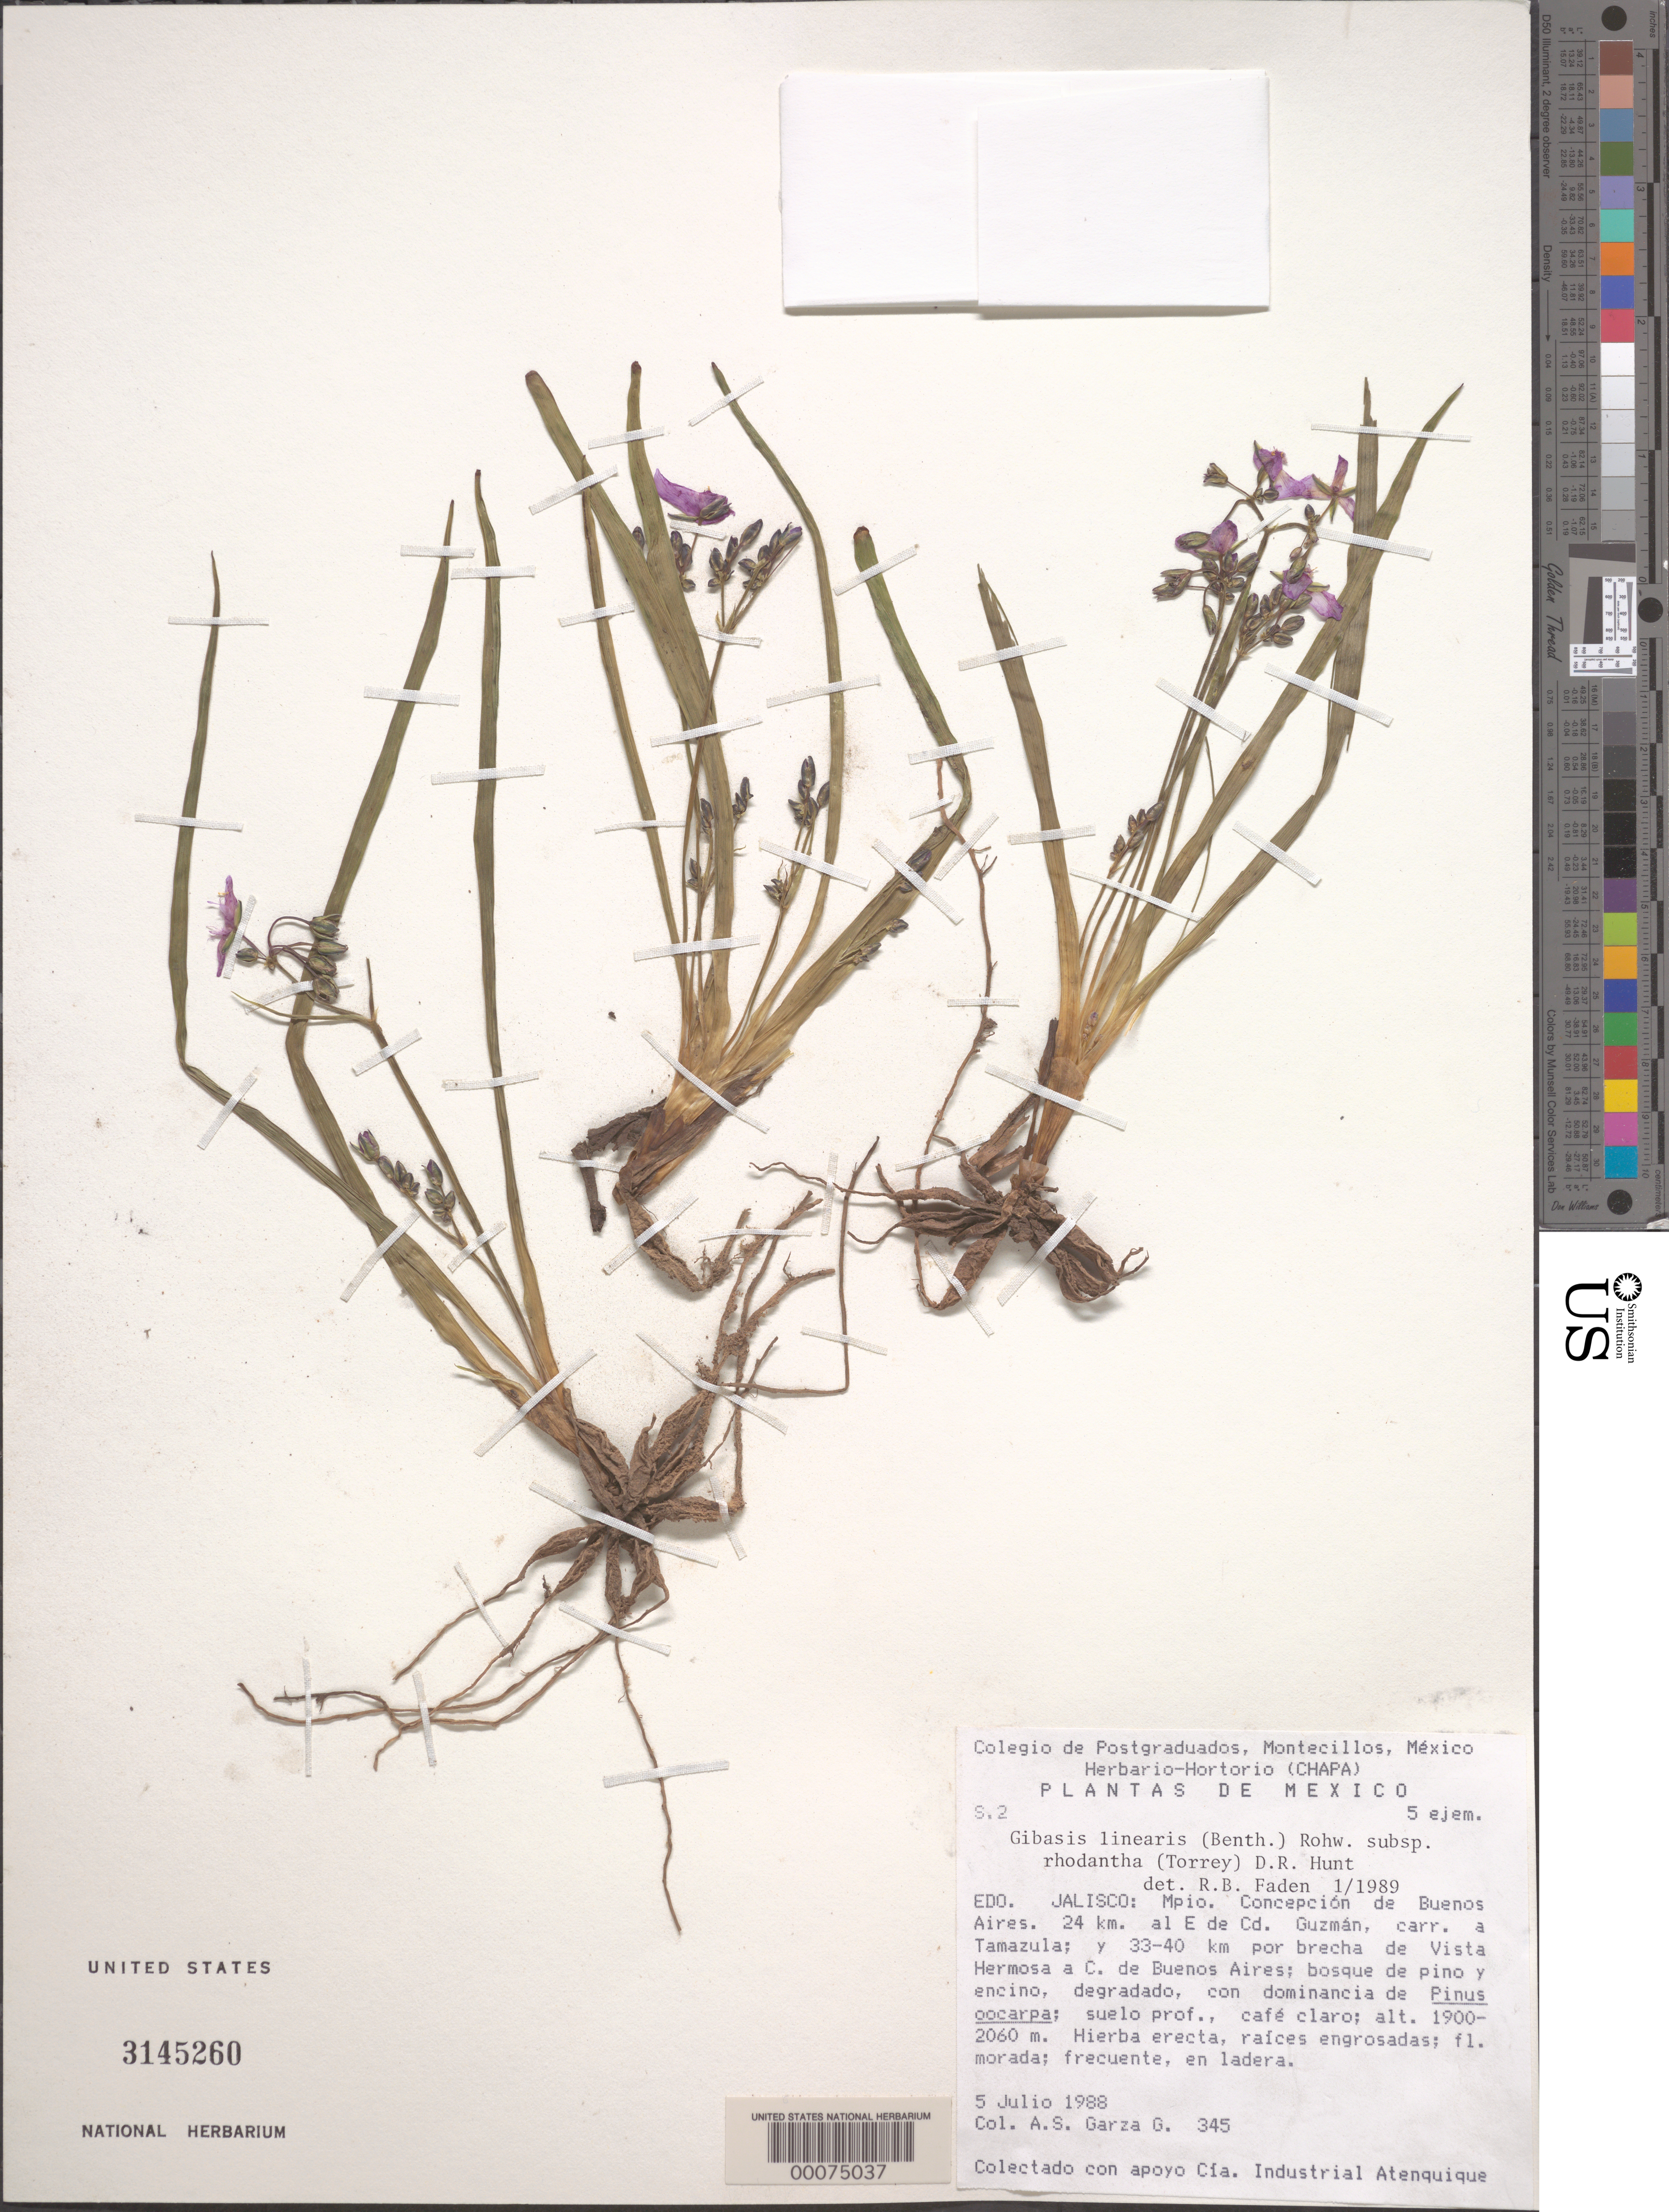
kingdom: Plantae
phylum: Tracheophyta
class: Liliopsida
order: Commelinales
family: Commelinaceae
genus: Gibasis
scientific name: Gibasis linearis subsp. rhodantha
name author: (Torr.) D.R. Hunt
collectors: A. Garza G.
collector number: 345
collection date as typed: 05 Jul 1988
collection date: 1988-07-05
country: Mexico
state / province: Jalisco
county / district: Concepción de Buenos Aires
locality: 24 km al e de Cd. Guzman, carr. a Tamazula, 33-40 km por brecha de vista Hermosa a Concepción de Buenos Aires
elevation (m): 1900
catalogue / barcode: US 3145260